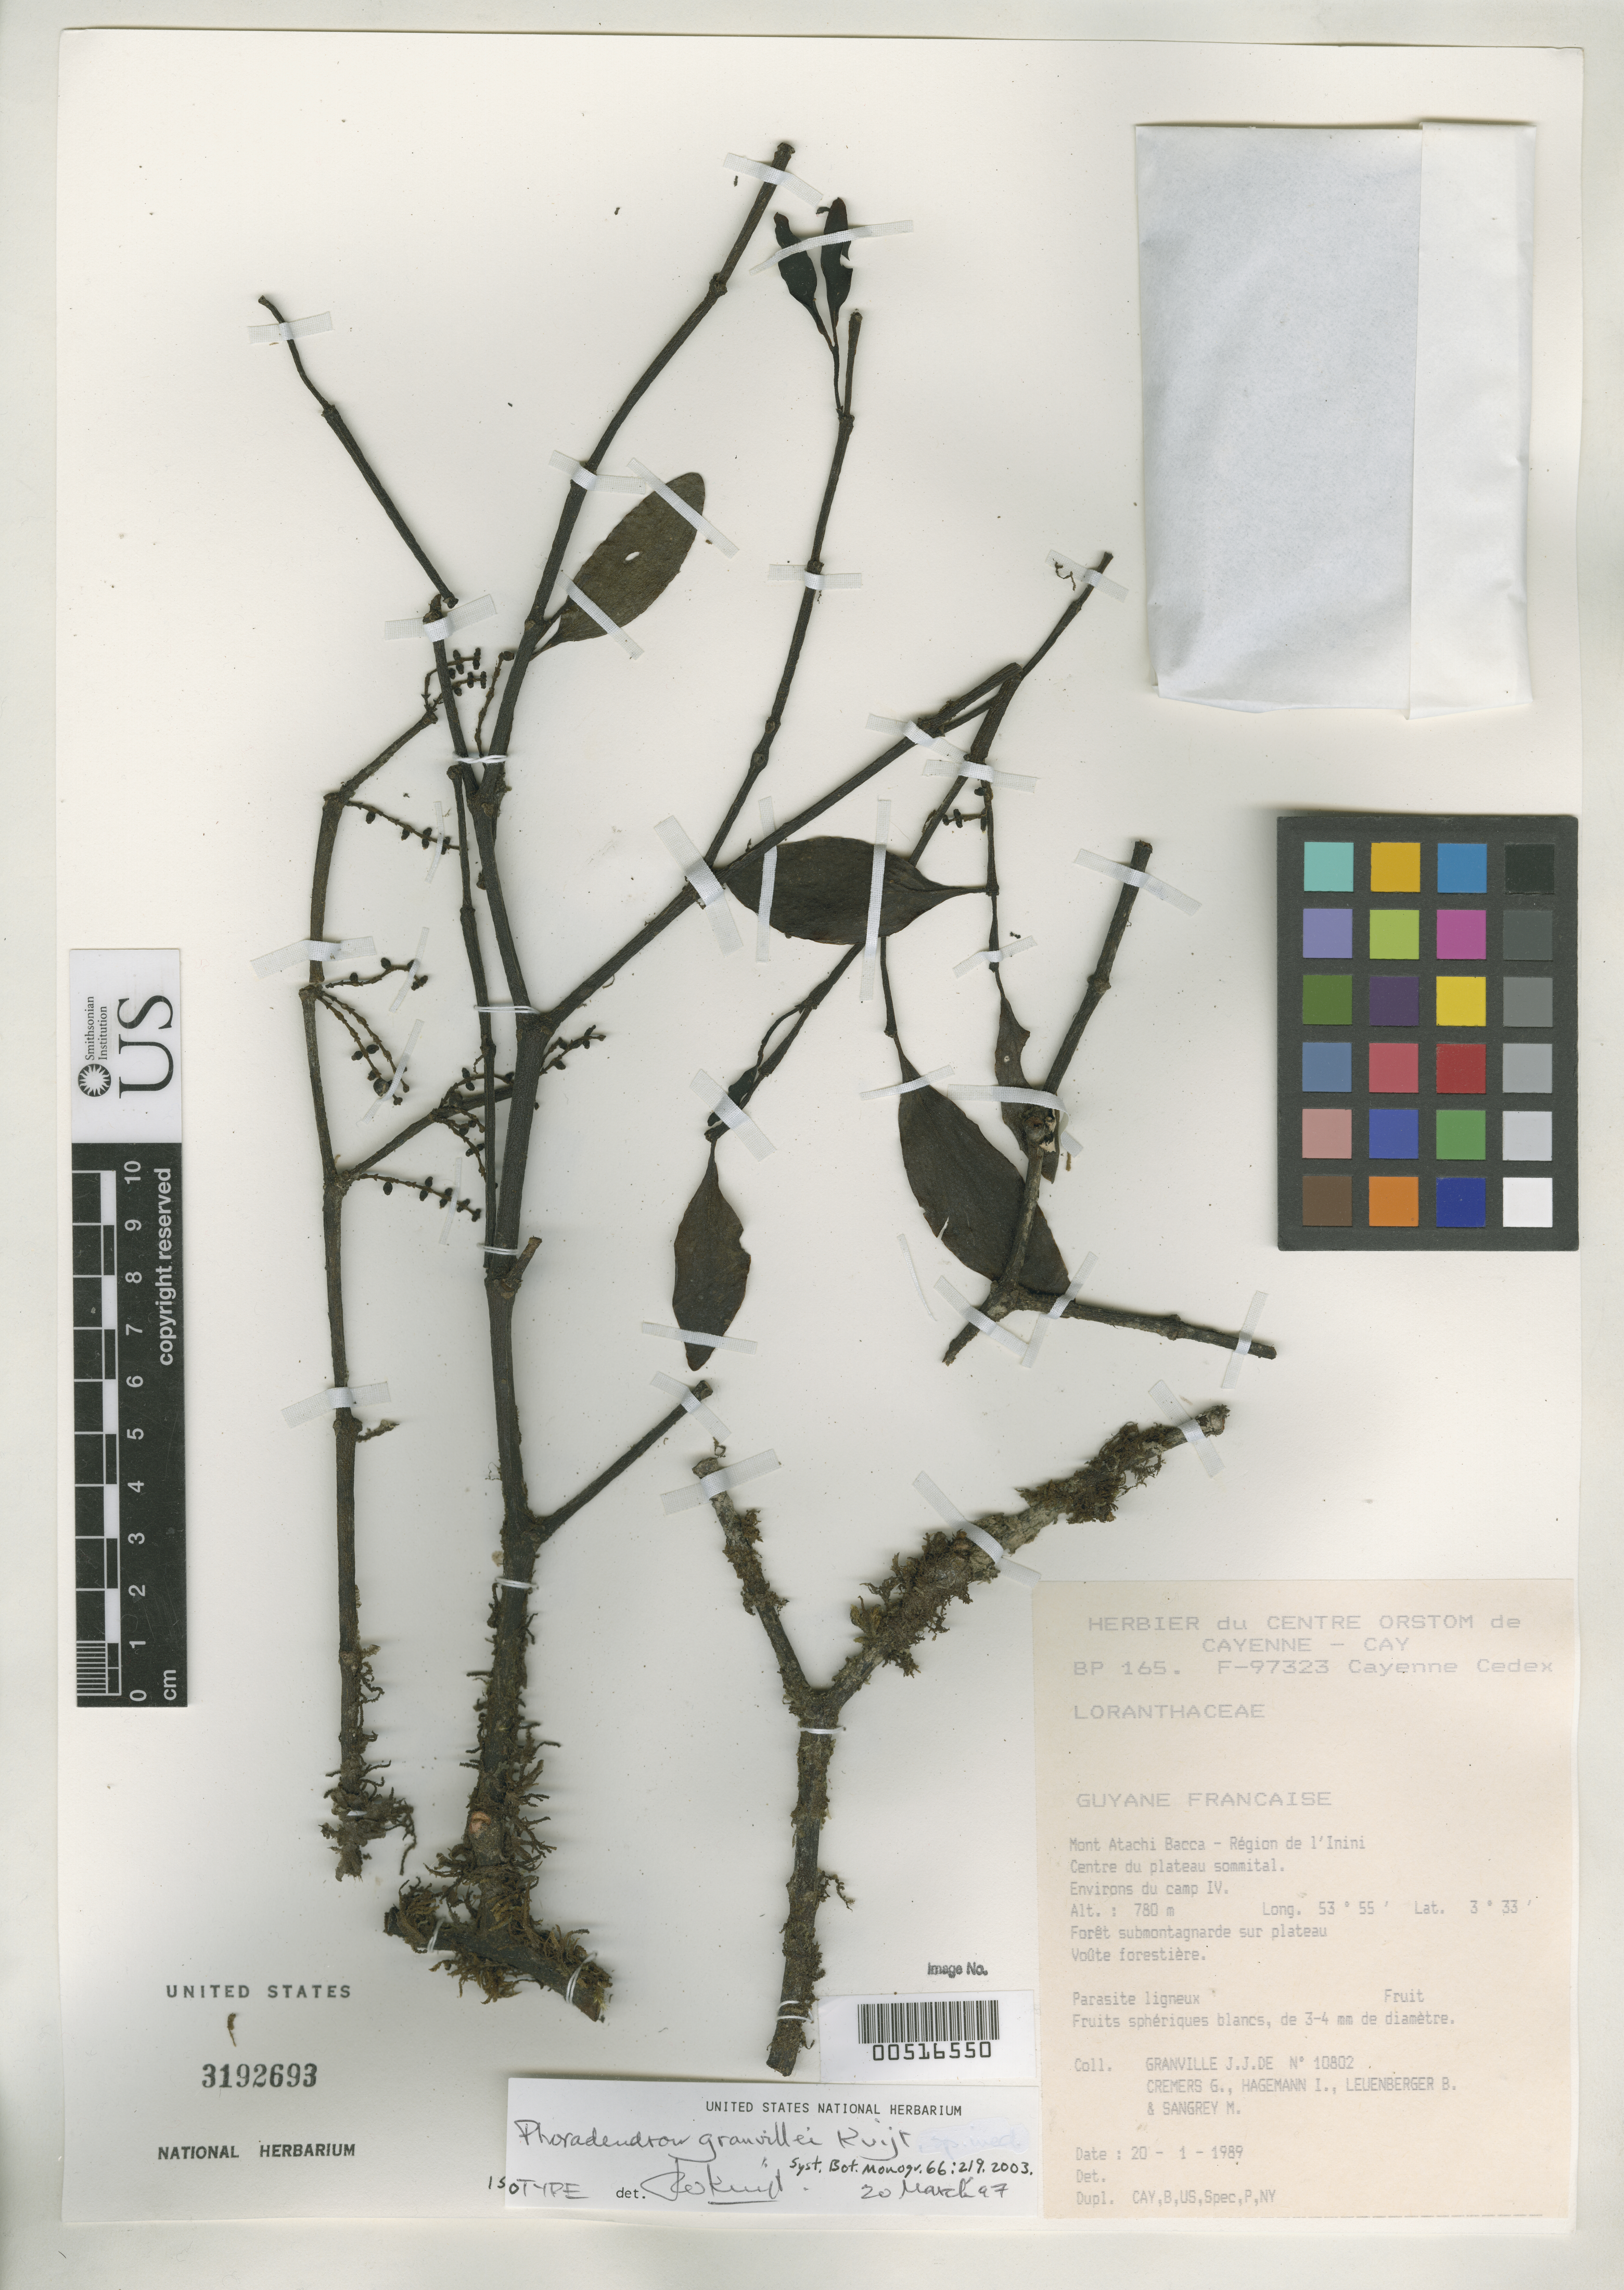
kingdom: Plantae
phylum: Tracheophyta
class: Magnoliopsida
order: Santalales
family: Viscaceae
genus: Phoradendron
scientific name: Phoradendron granvillei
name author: Kuijt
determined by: Kuijt, Job, (CANADA)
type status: Isotype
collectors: J.-J. de Granville, G. Cremers, I. Hagemann, M. Leuenberger & M. S. Sangrey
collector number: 10802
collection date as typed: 20 Jan 1989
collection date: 1989-01-20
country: French Guiana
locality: Mont Atachi Baccca, région de l'Inini, centre du plateau Sommital, environs du camp IV.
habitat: Forêt submontagnarde sur plateau, voûte forestière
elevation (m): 780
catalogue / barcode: US 3192693